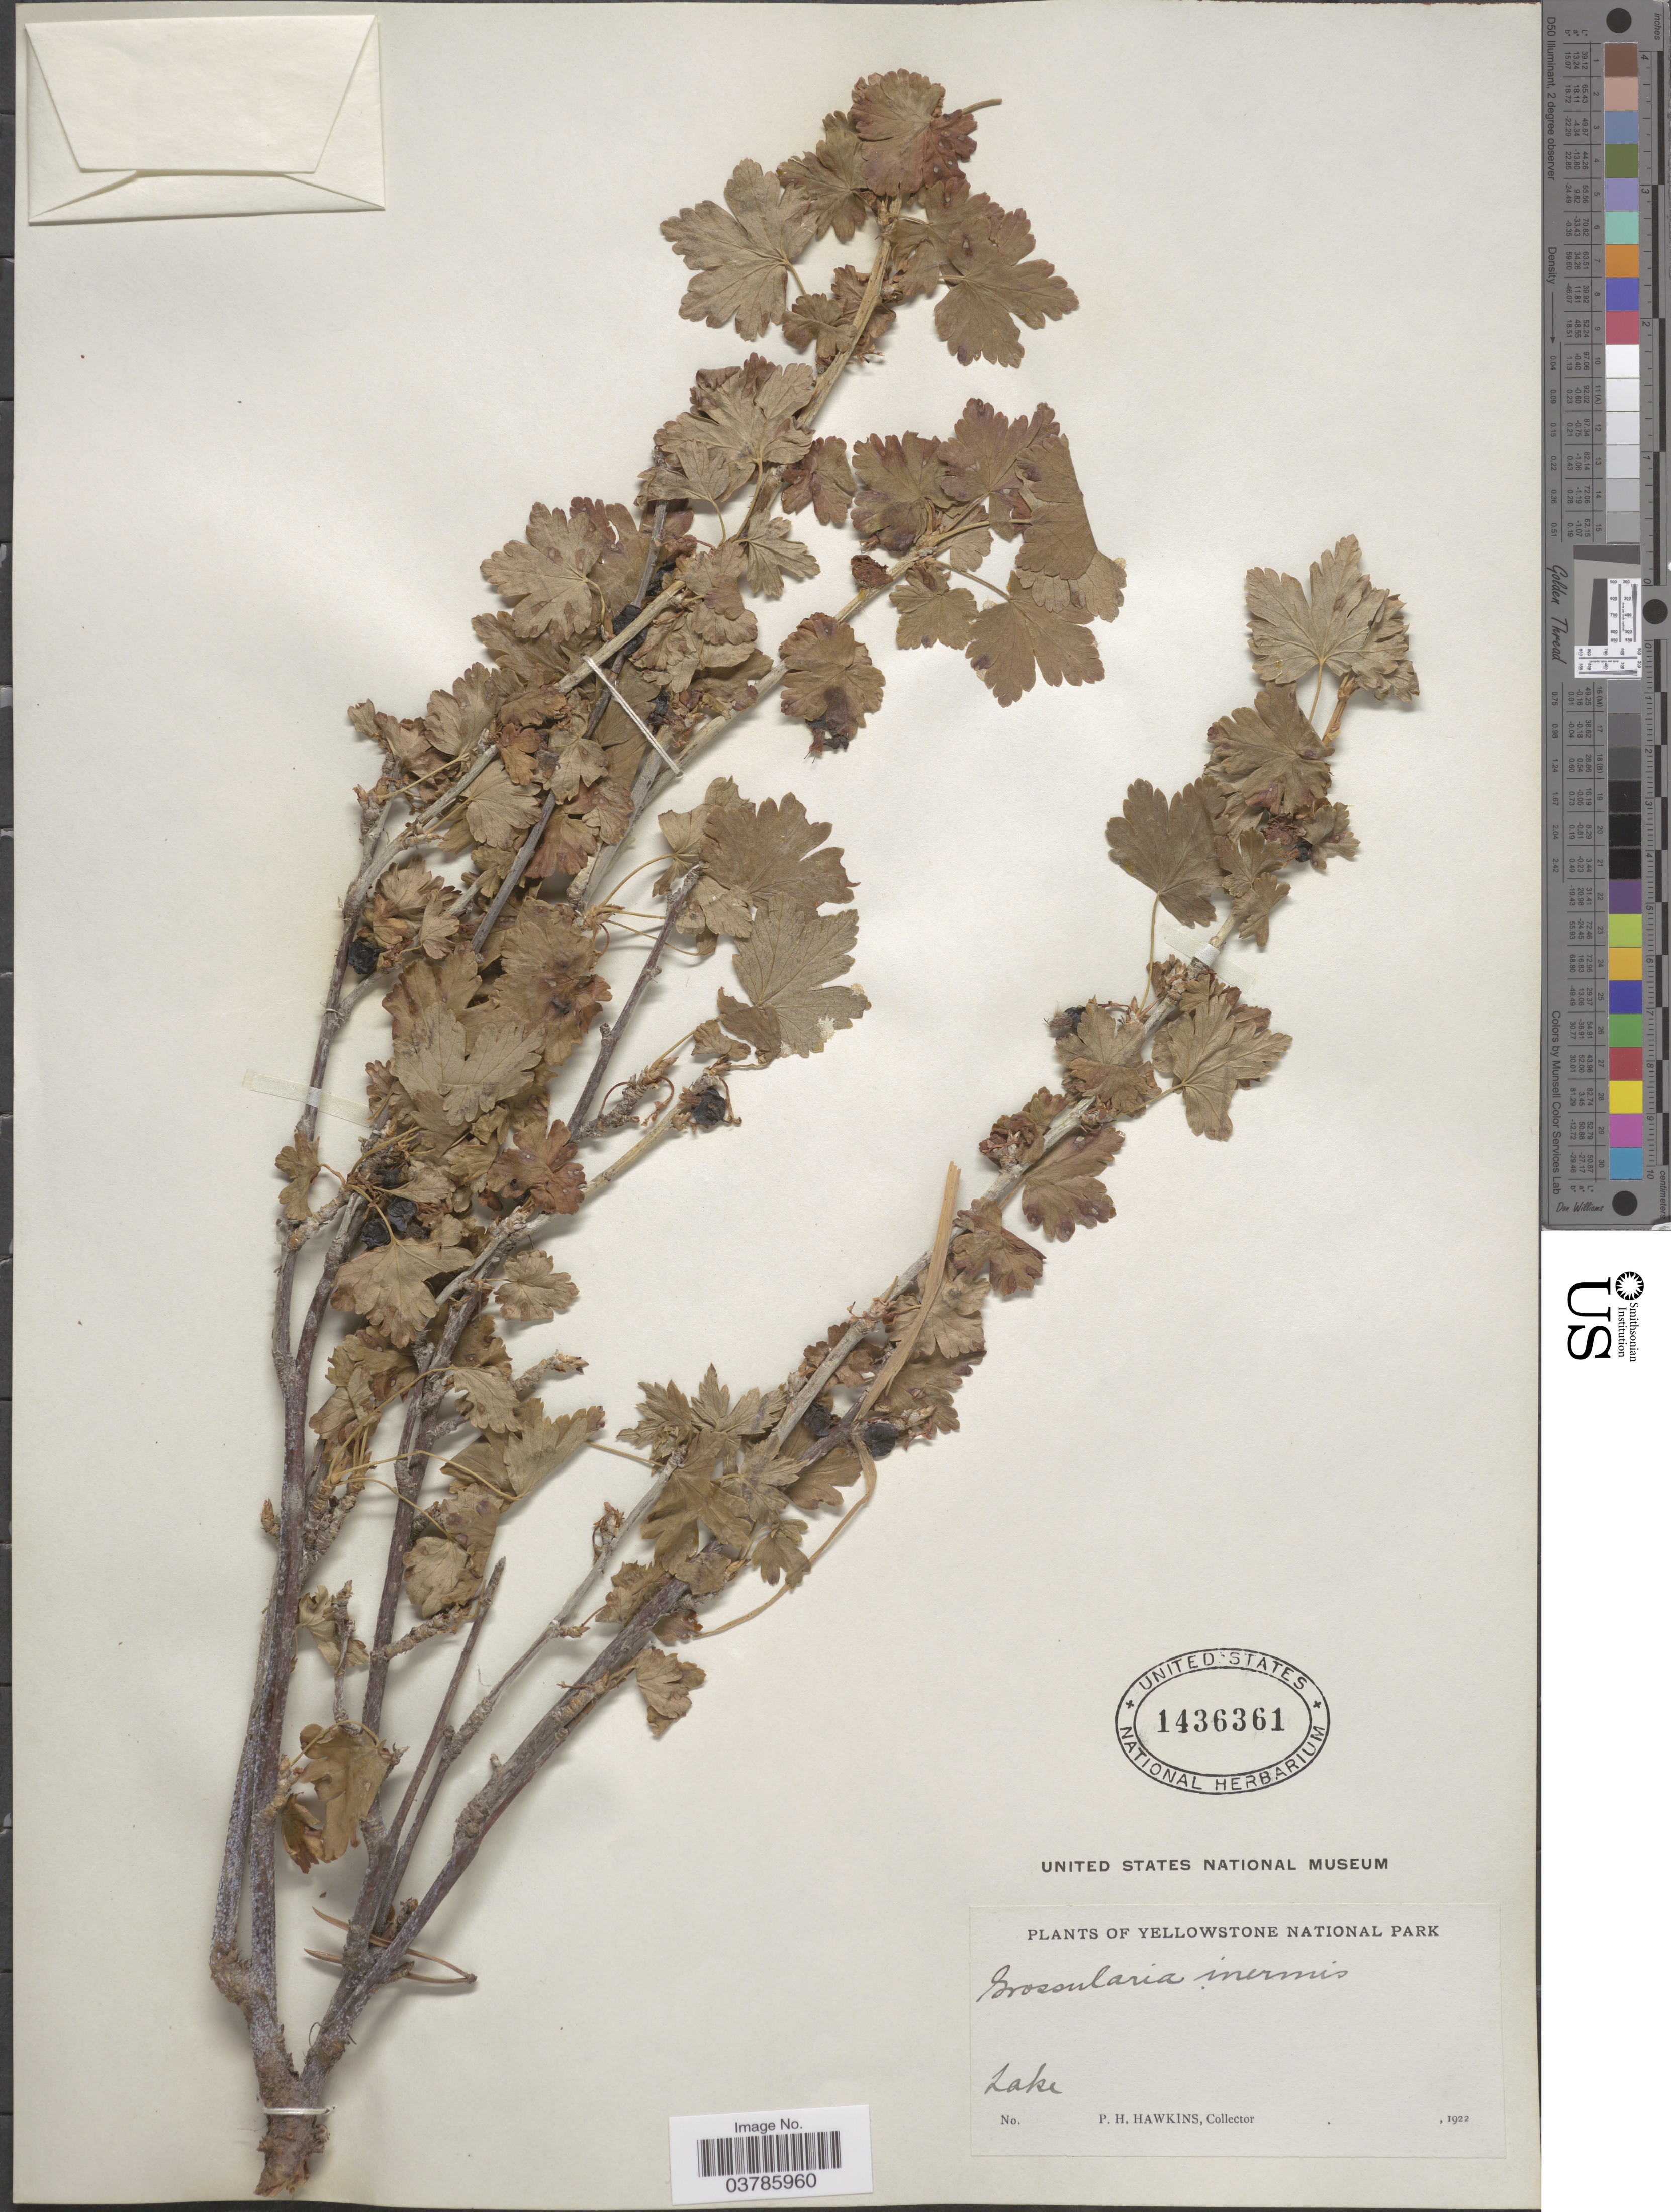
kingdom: Plantae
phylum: Tracheophyta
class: Magnoliopsida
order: Saxifragales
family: Grossulariaceae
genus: Ribes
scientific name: Ribes inerme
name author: Rydb.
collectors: P. Hawkins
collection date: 1922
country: United States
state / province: Wyoming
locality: Yellowstone National Park. Lake.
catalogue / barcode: US 1436361